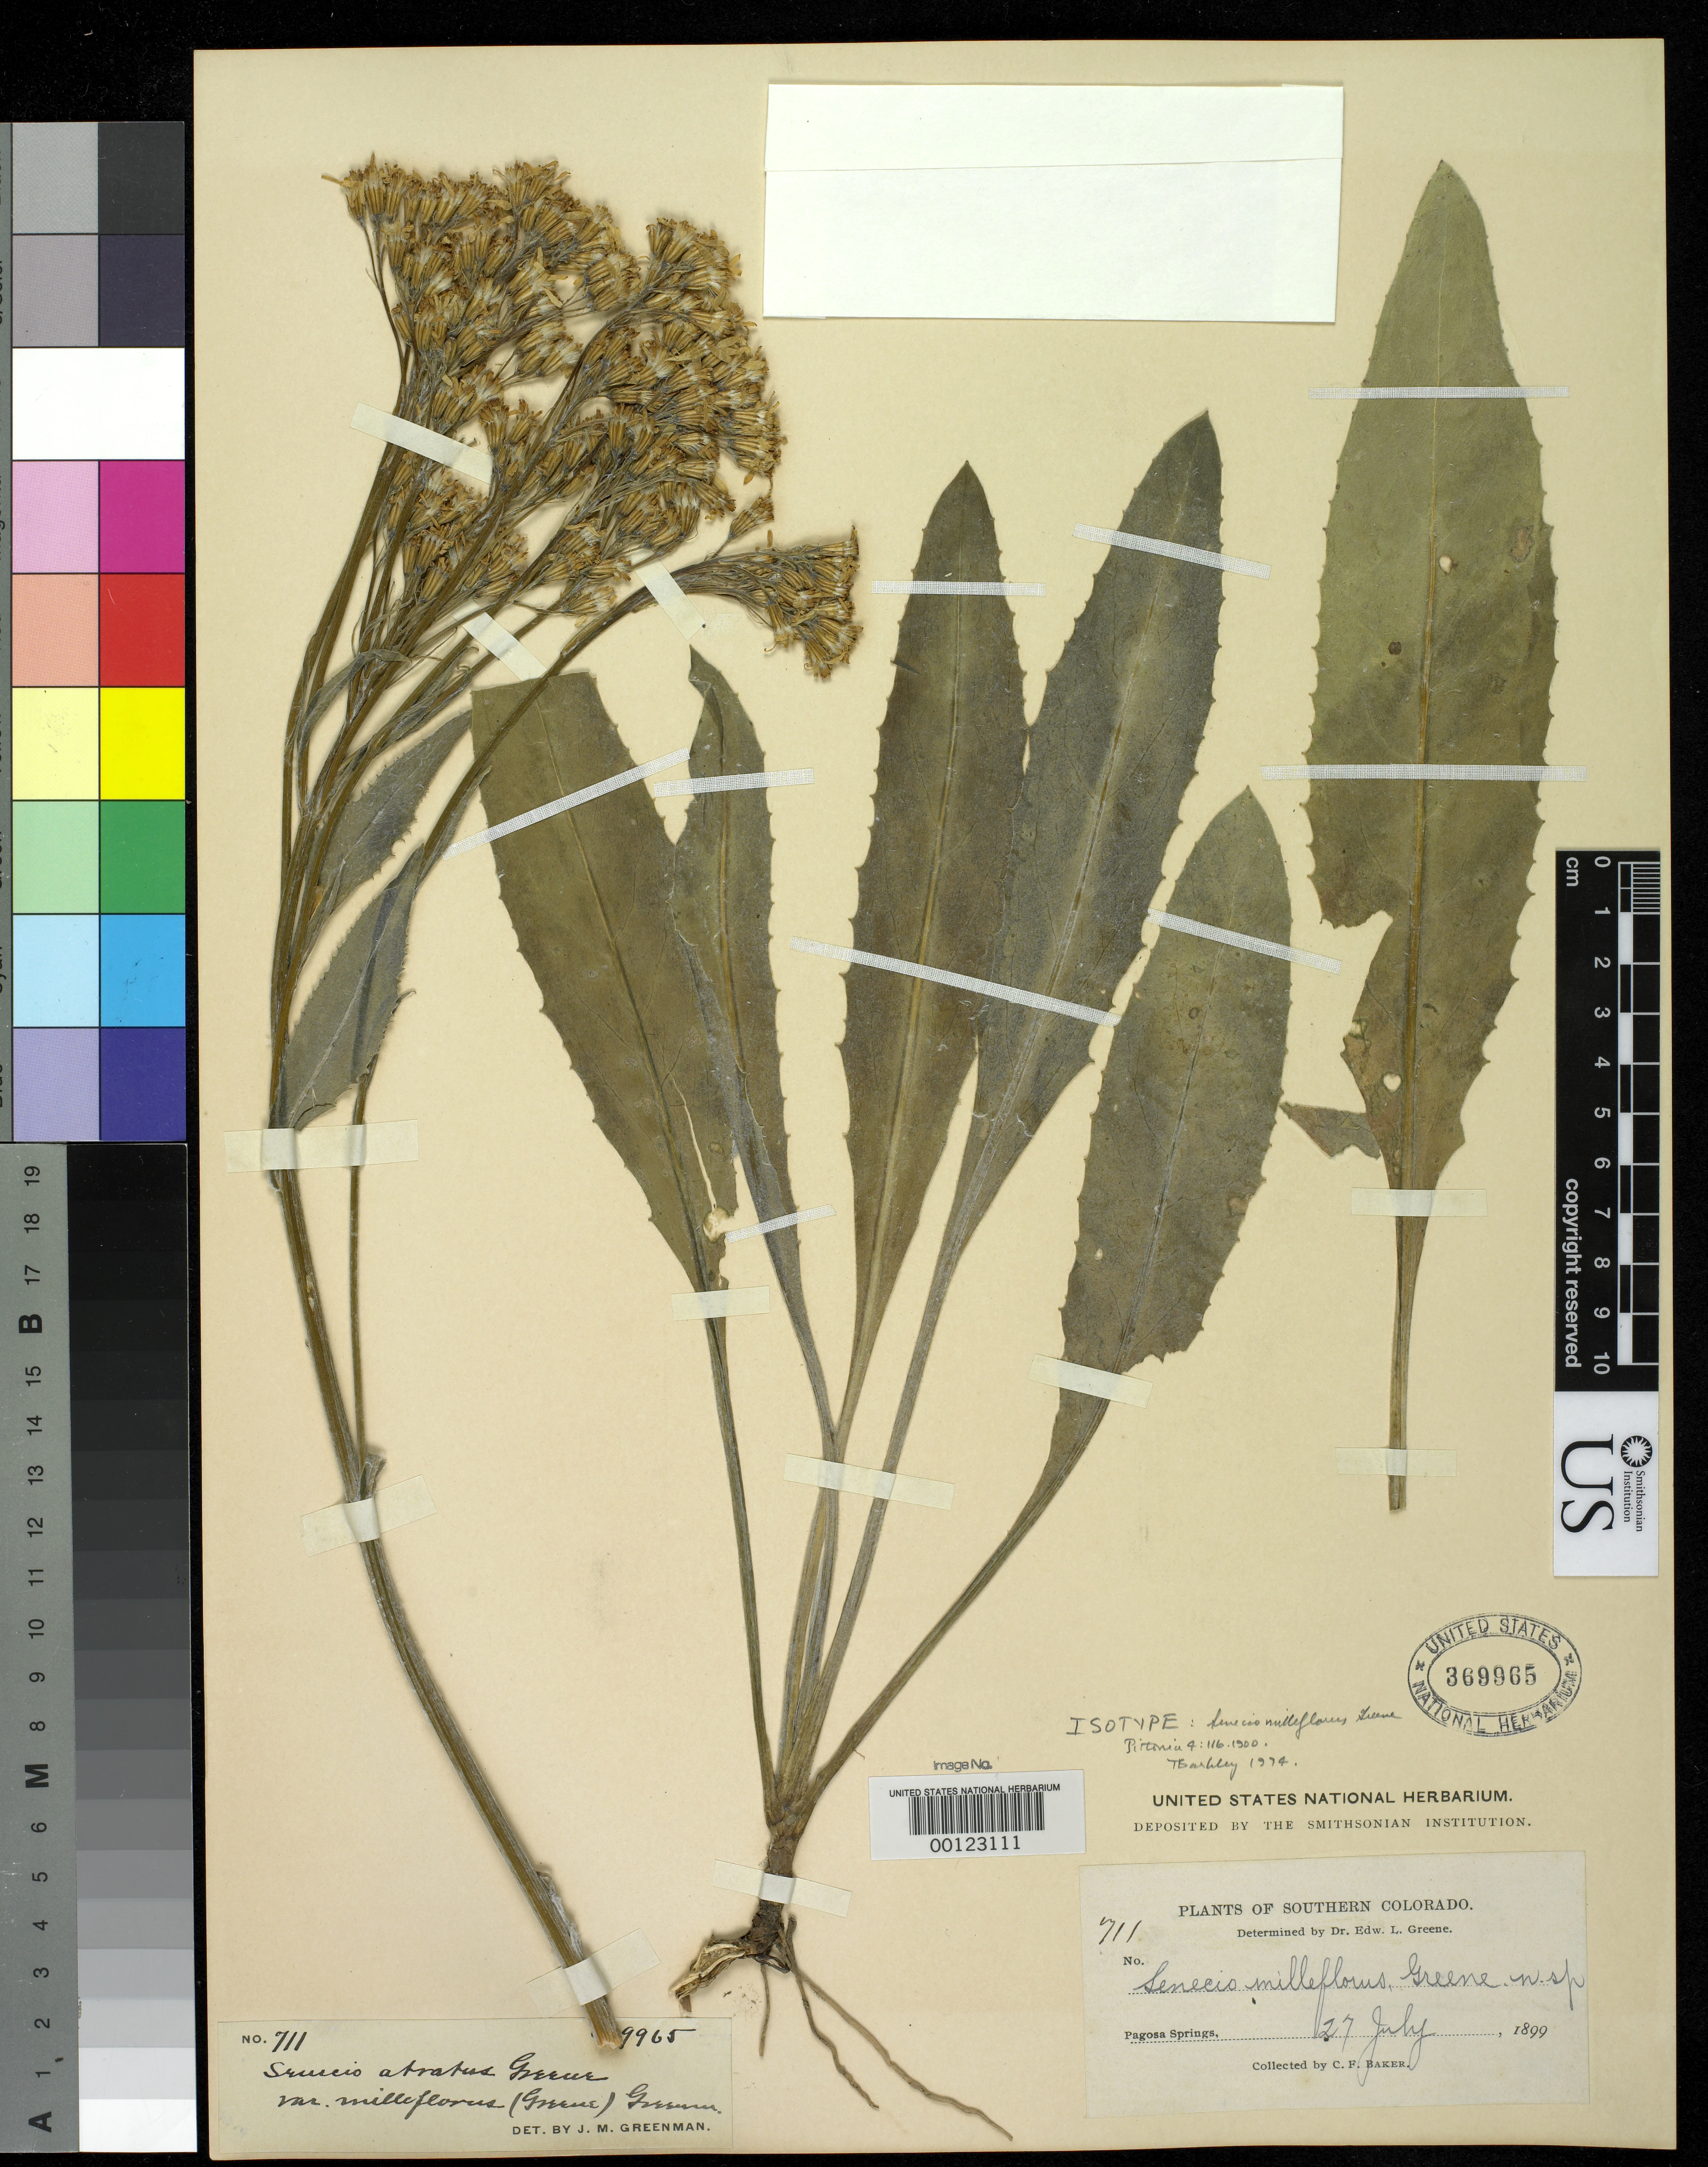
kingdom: Plantae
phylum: Tracheophyta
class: Magnoliopsida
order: Asterales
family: Asteraceae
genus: Senecio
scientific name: Senecio milleflorus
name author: Greene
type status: Isotype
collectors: C. F. Baker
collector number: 711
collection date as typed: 27 Jul 1899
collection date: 1899-07-27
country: United States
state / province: Colorado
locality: Pagosa Springs.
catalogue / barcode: US 369965